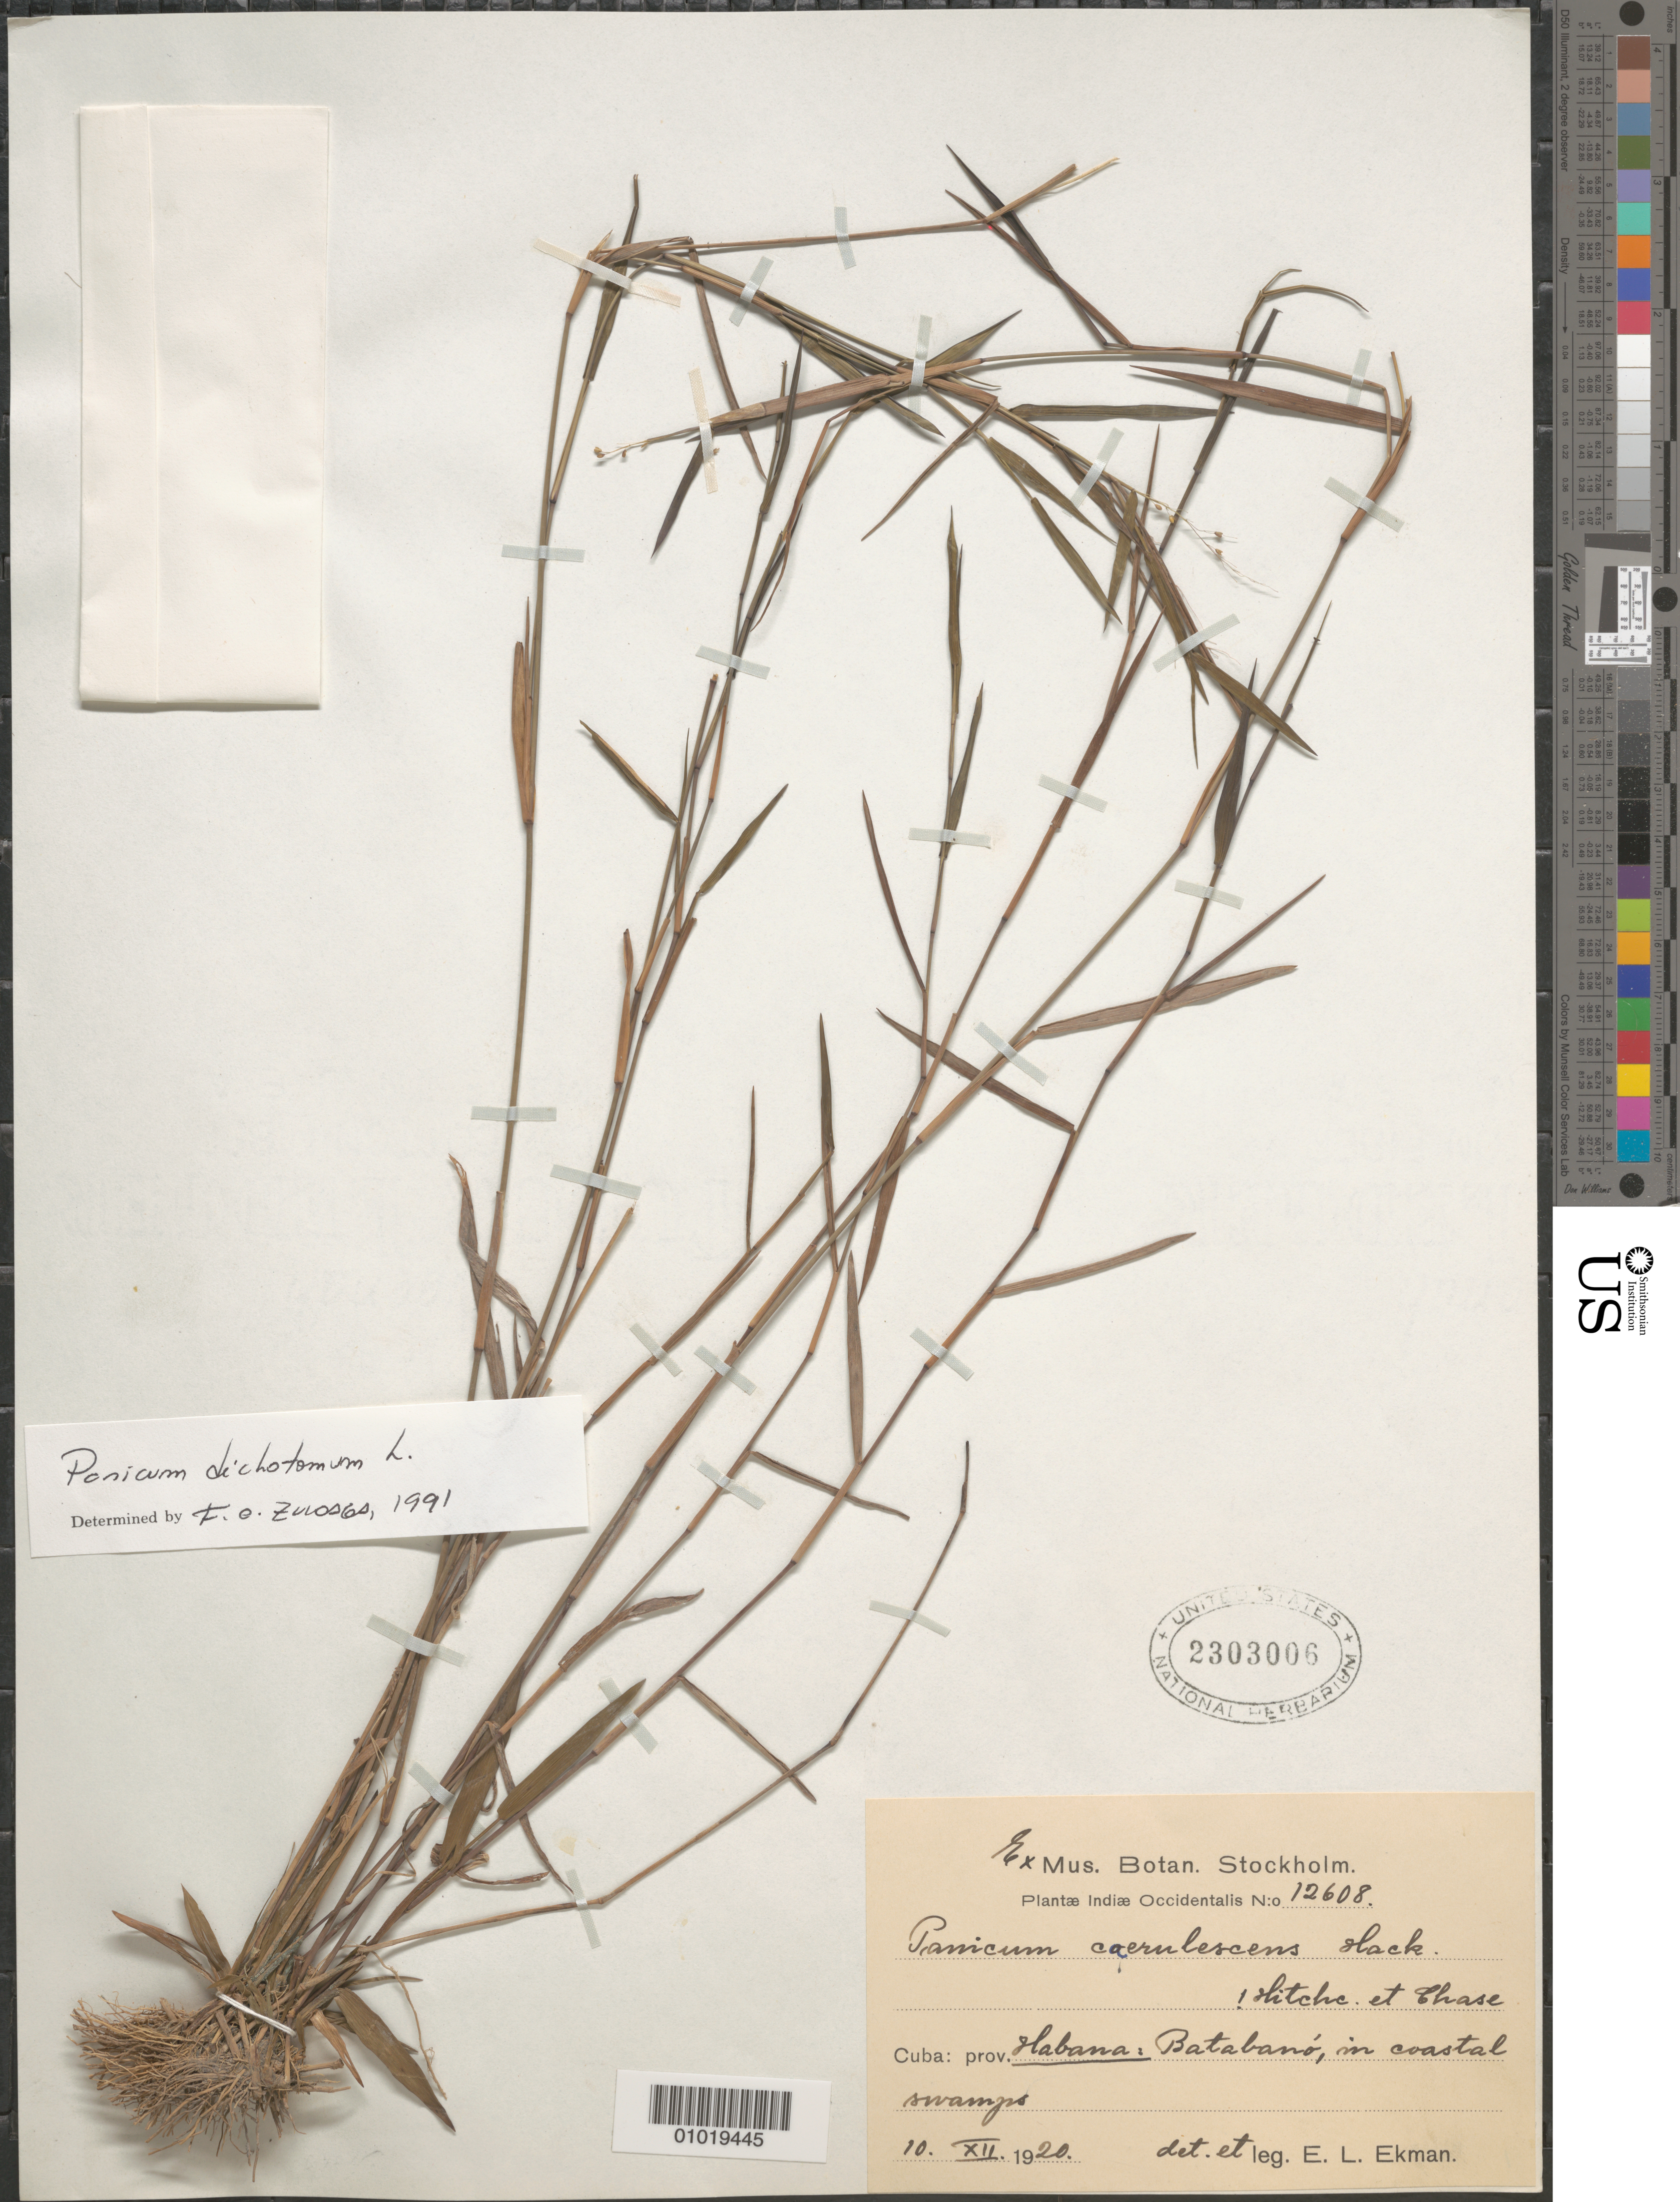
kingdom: Plantae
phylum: Tracheophyta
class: Liliopsida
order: Poales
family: Poaceae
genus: Panicum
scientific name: Panicum dichotomum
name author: L.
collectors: E. L. Ekman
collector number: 12608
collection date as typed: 10 Dec 1920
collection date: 1920-12-10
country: Cuba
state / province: La Habana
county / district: Batabanó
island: Cuba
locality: in coastal swamps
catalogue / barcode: US 2303006